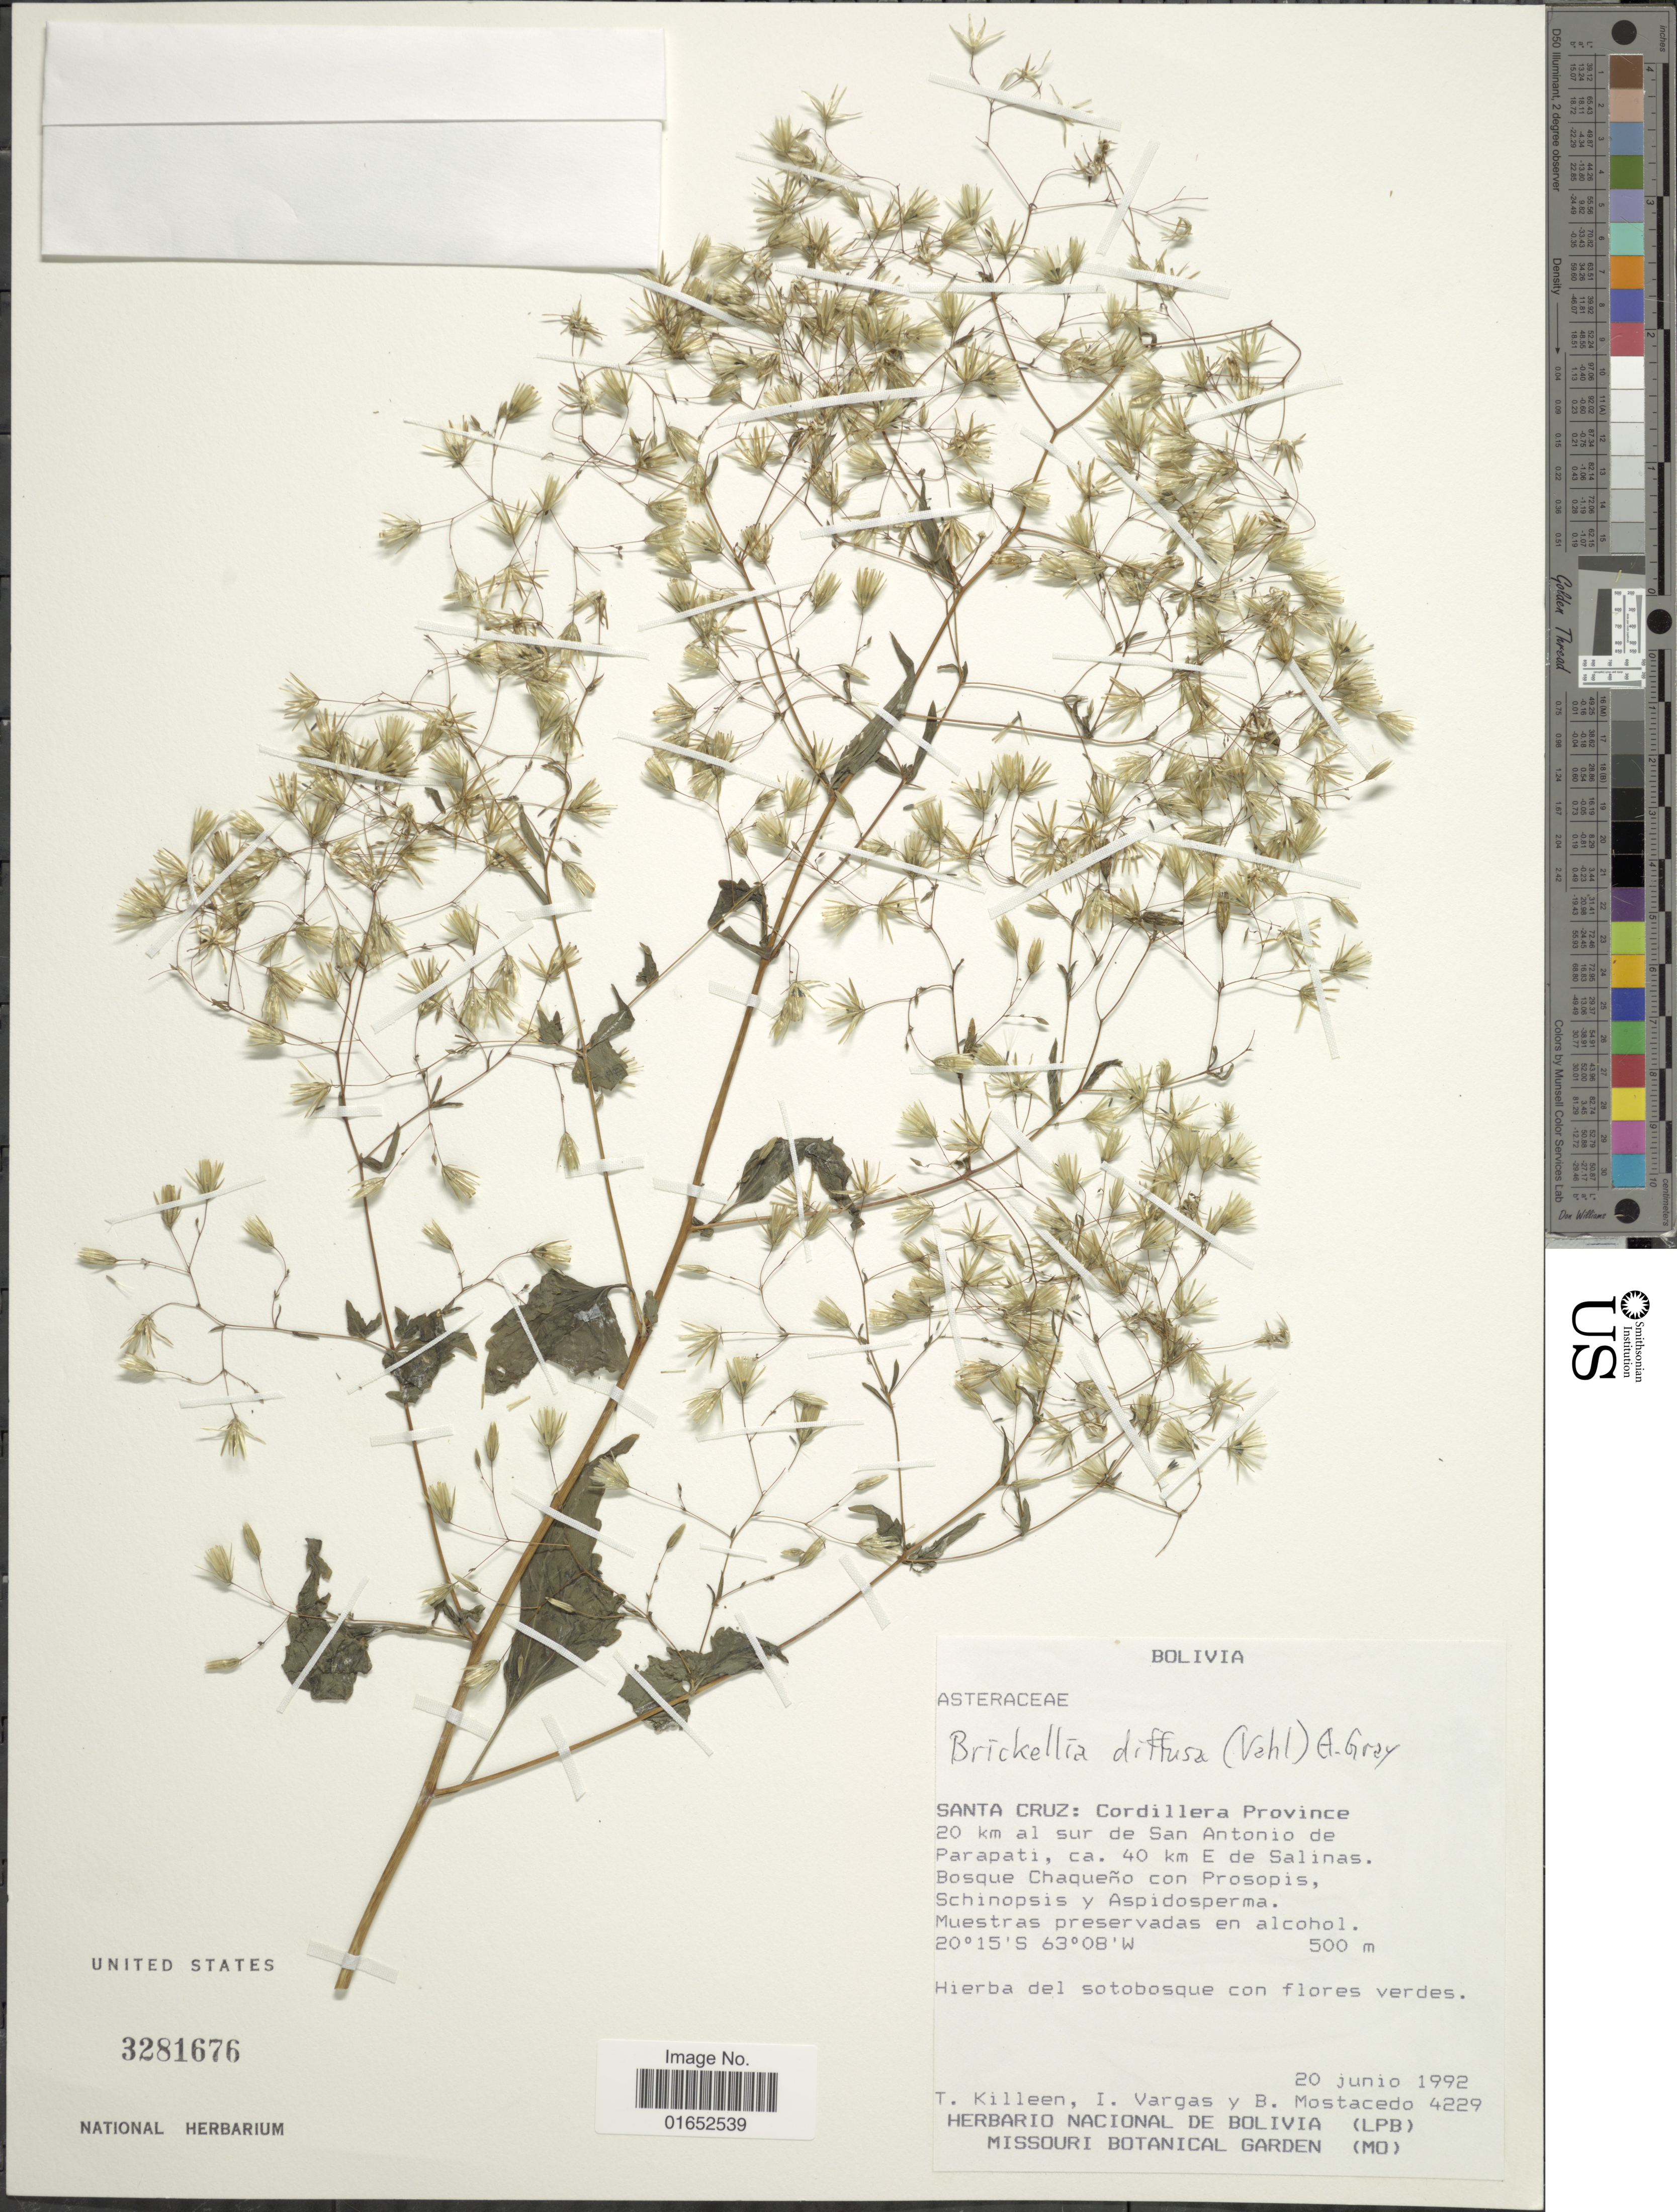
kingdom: Plantae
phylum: Tracheophyta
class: Magnoliopsida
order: Asterales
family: Asteraceae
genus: Brickellia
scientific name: Brickellia diffusa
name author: (Vahl) A. Gray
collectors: T. J. Killeen, I. Vargas & B. Mostacedo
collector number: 4229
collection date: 1992-06-20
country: Bolivia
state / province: Santa Cruz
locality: Cordillera province 20 km al sur de San Antonio de Parapati, ca. 40 km E de Salinas.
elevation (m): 500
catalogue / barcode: US 3281676